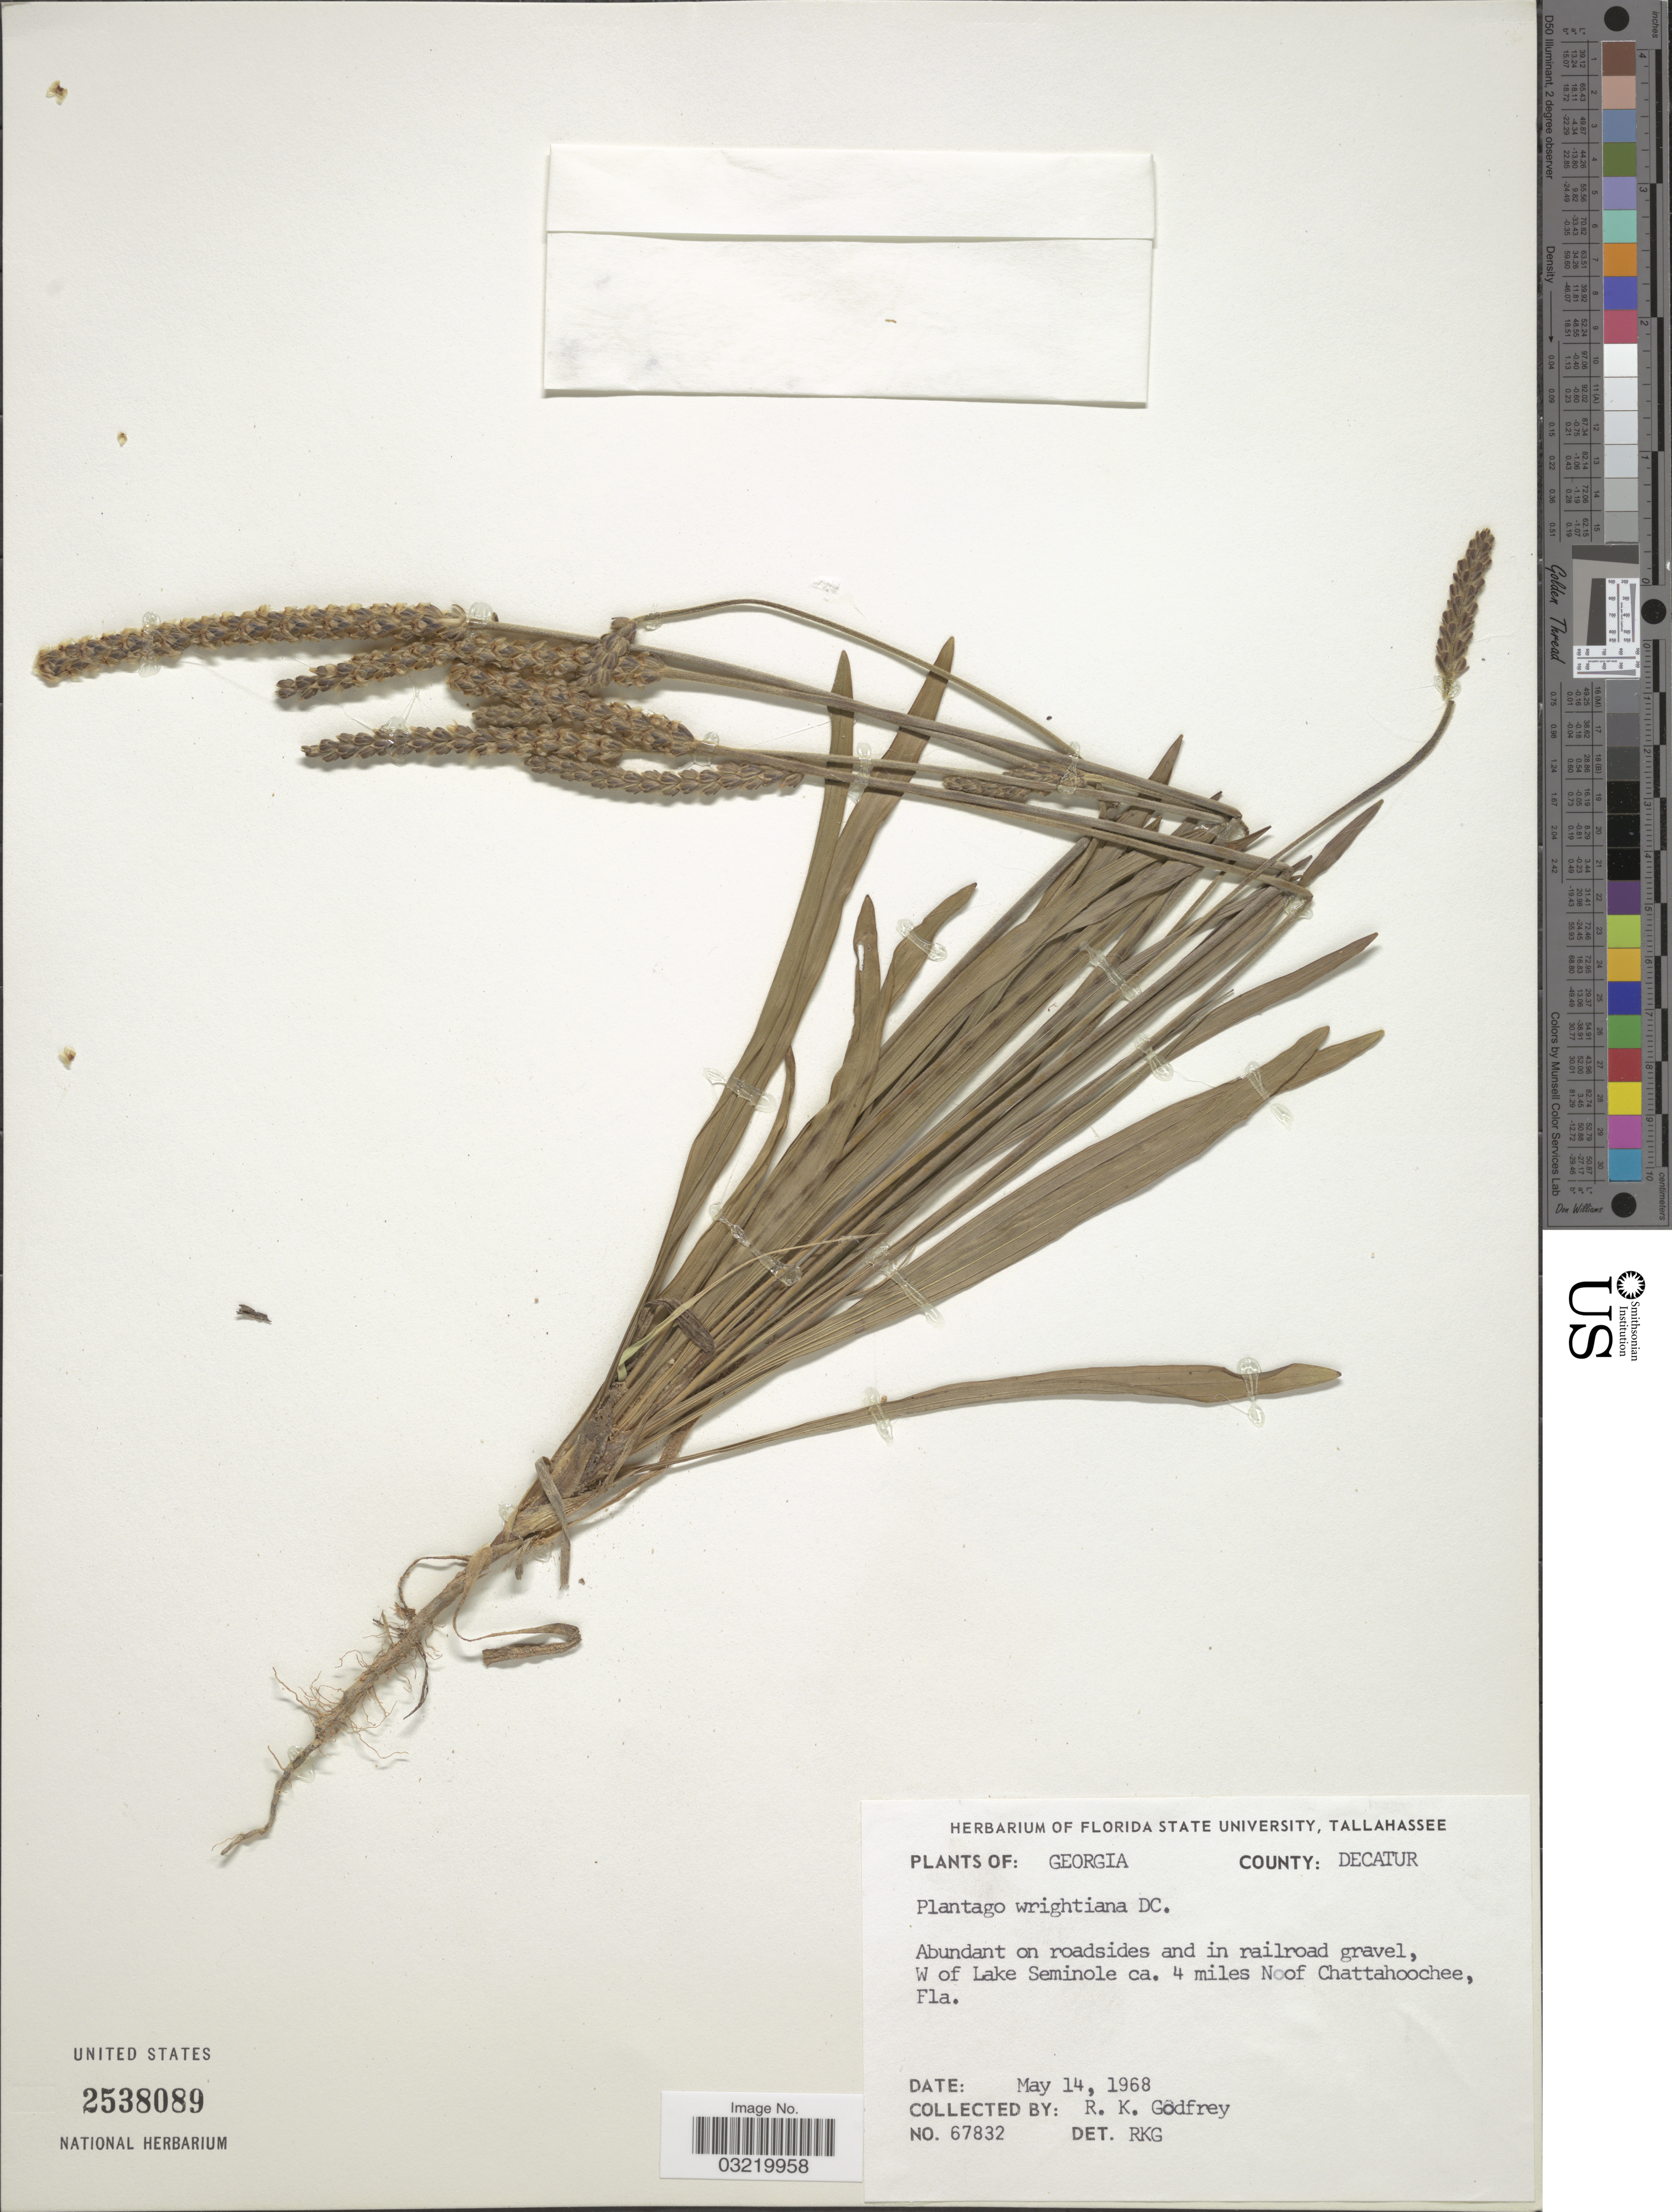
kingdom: Plantae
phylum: Tracheophyta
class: Magnoliopsida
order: Lamiales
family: Plantaginaceae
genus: Plantago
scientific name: Plantago wrightiana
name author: Decne. ex A. DC.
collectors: R. K. Godfrey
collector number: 67832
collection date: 1968-05-14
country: United States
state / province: Florida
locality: W of Lake Seminole ca. 4 miles N of Chattahoochee, Fla.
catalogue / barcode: US 2538089